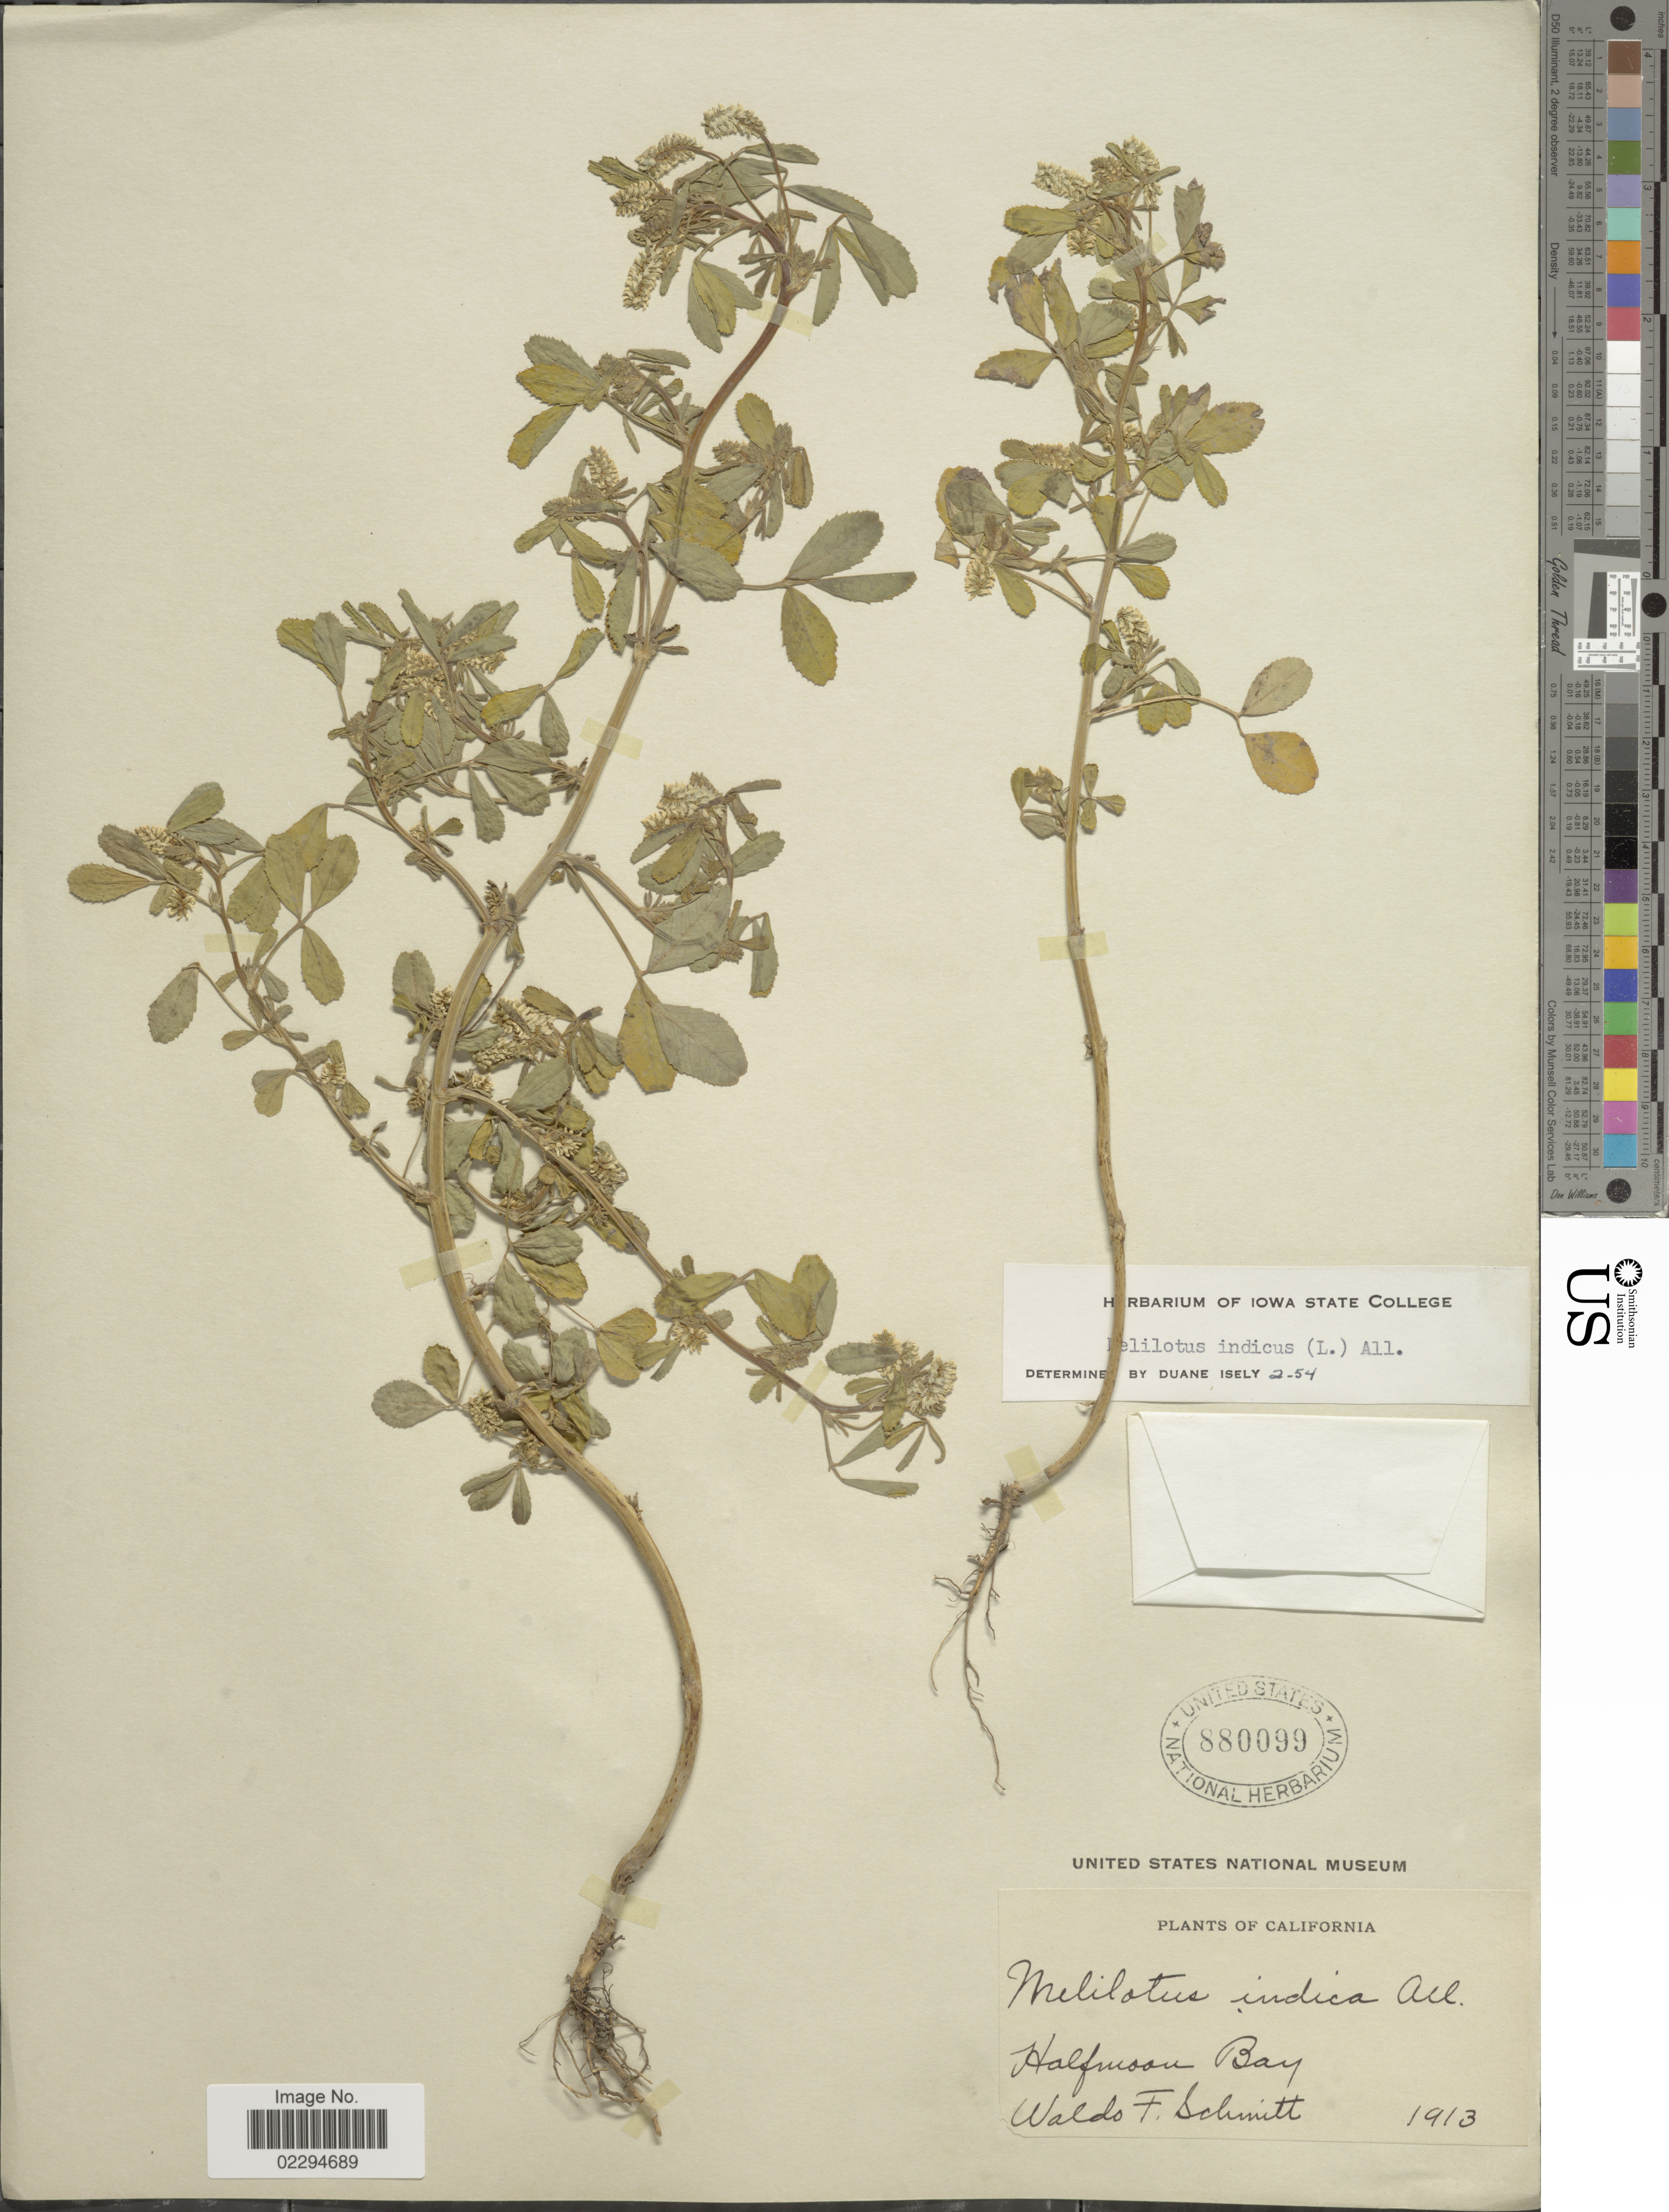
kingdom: Plantae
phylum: Tracheophyta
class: Magnoliopsida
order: Fabales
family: Fabaceae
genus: Melilotus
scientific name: Melilotus indicus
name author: (L.) All.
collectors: W. F. Schmitt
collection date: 1913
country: United States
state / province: California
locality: Halfmoon Bay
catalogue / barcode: US 880099